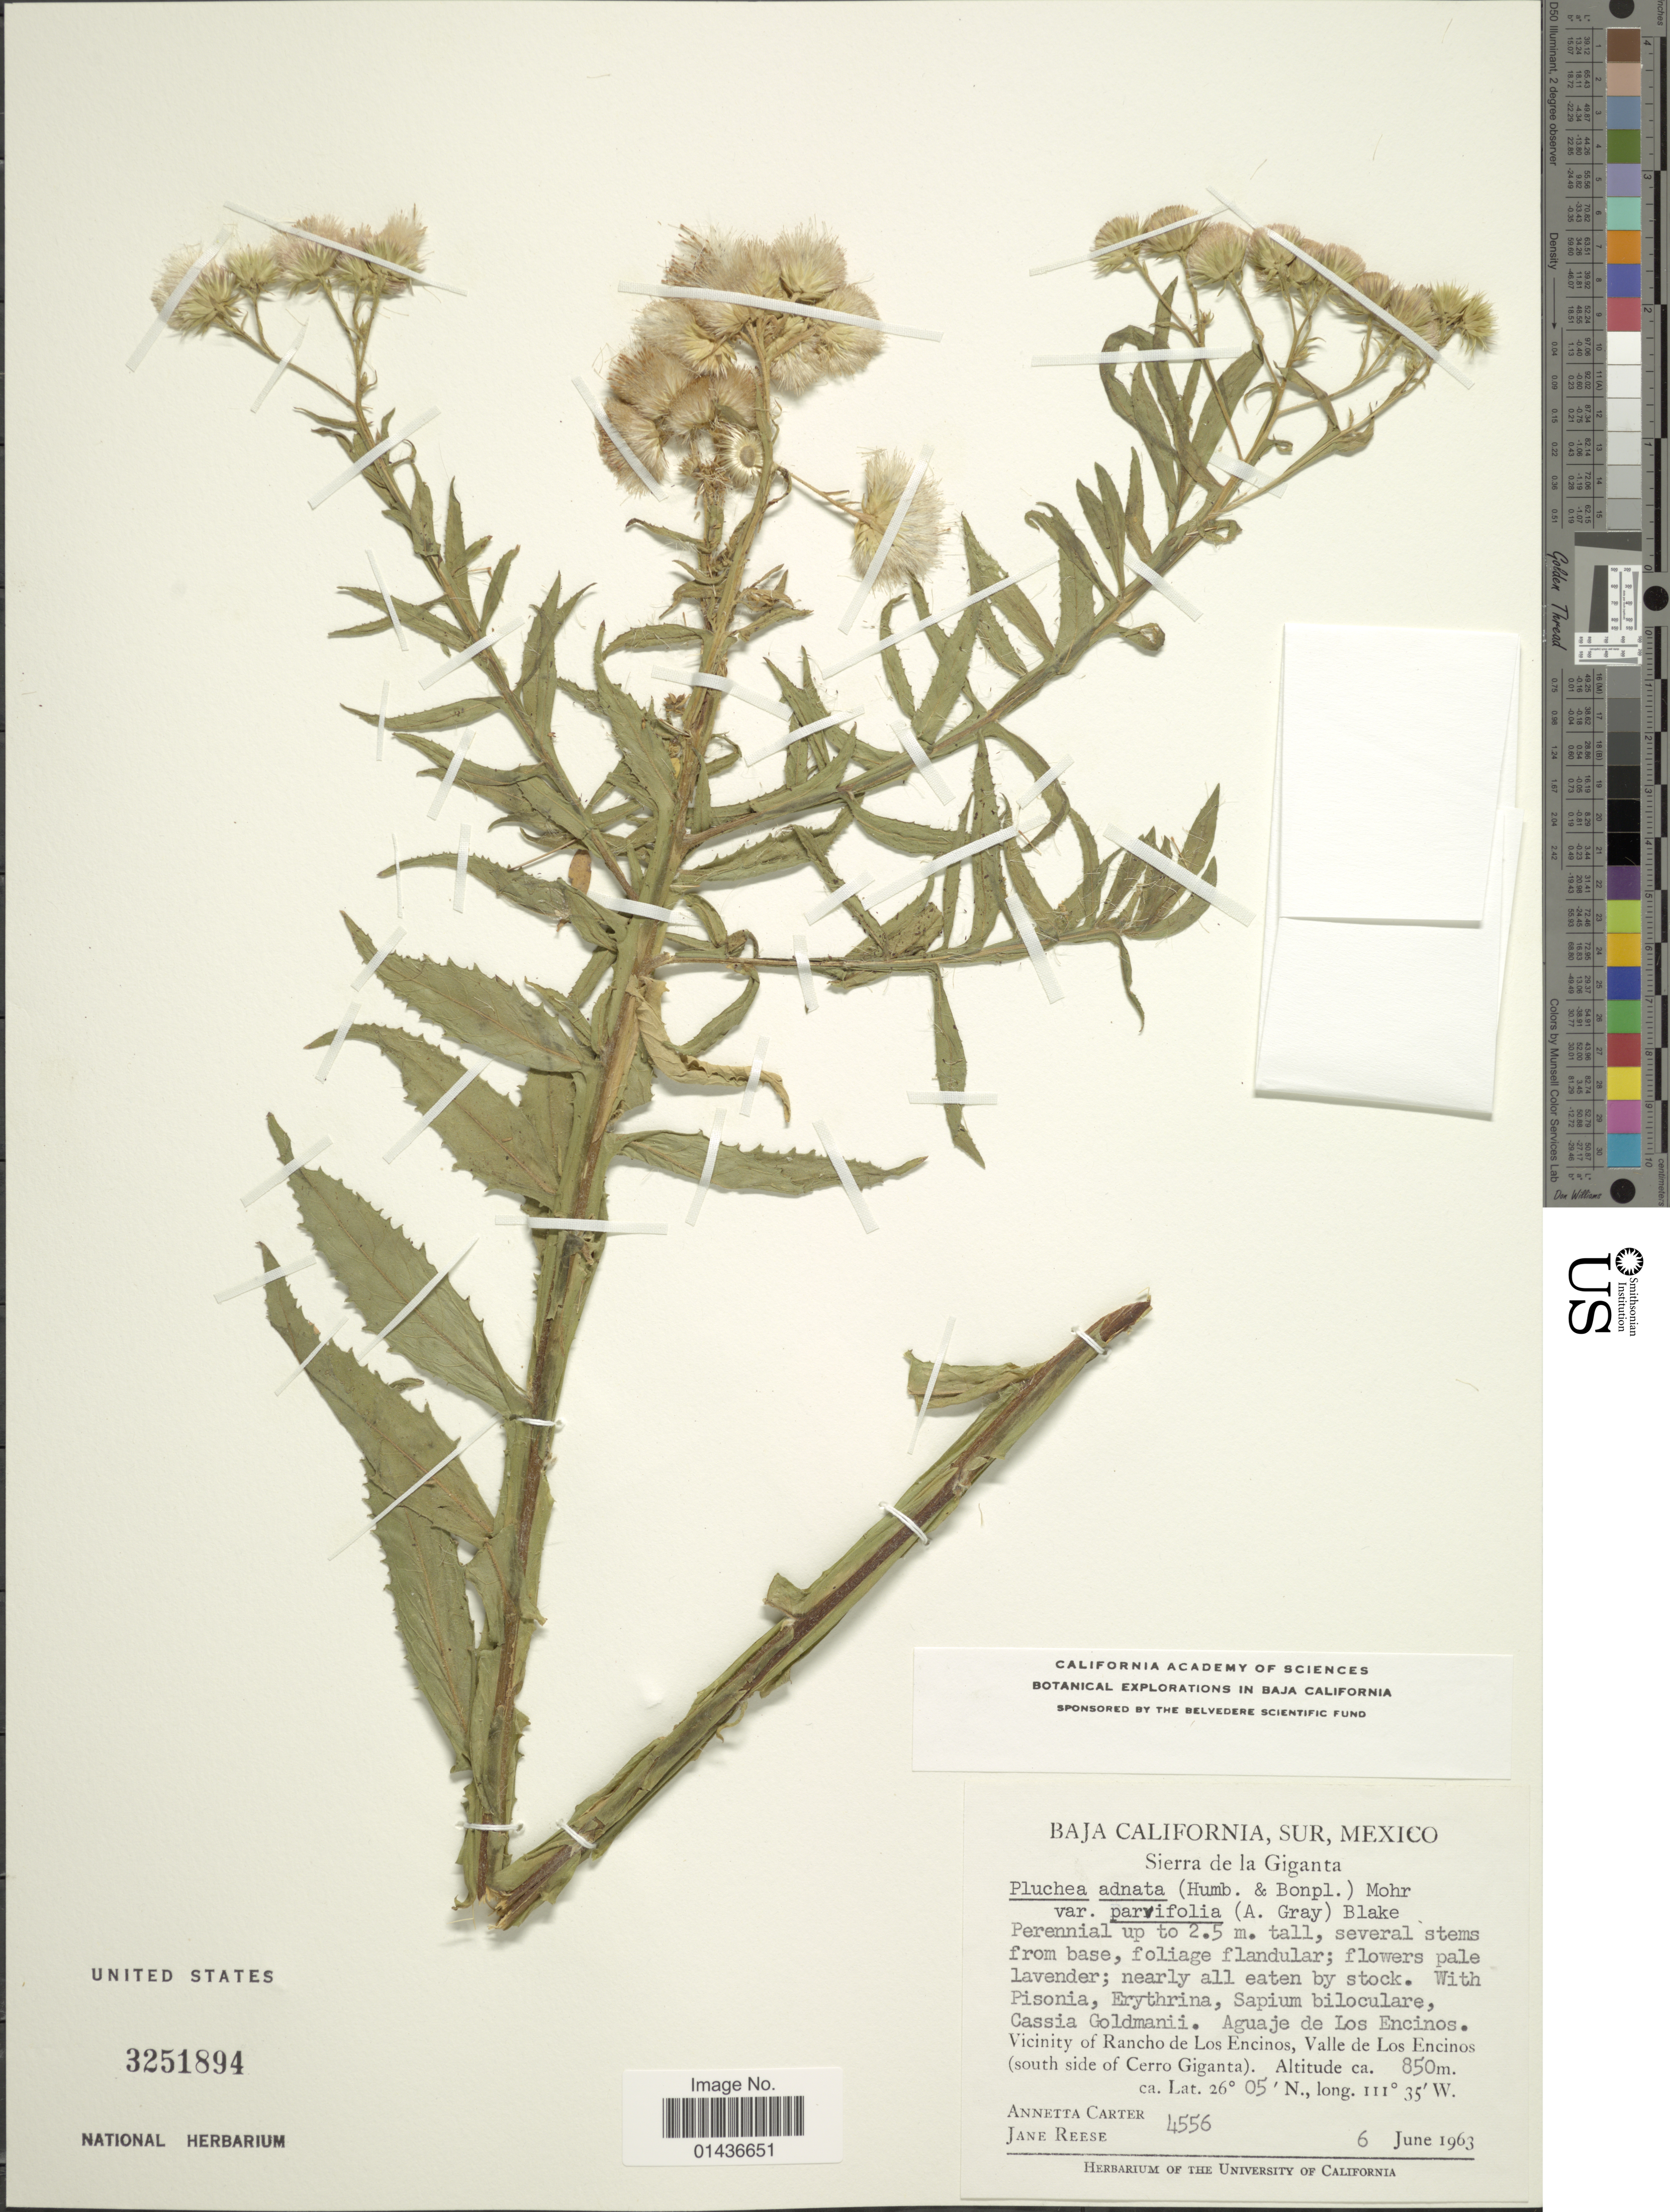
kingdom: Plantae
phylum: Tracheophyta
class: Magnoliopsida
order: Asterales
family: Asteraceae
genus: Pluchea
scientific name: Pluchea parvifolia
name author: (A. Gray) R.K. Godfrey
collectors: A. M. Carter & J. Reese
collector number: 4556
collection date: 1963-06-06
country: Mexico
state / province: Baja California Sur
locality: Sierra de la Giganta, Cassia Goldmanii, Aguaje de Los Encinos, Vicinity of Rancho de Los Encinos, Valle de Los Encinos (south side of Cerro Giganta)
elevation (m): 850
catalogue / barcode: US 3251894